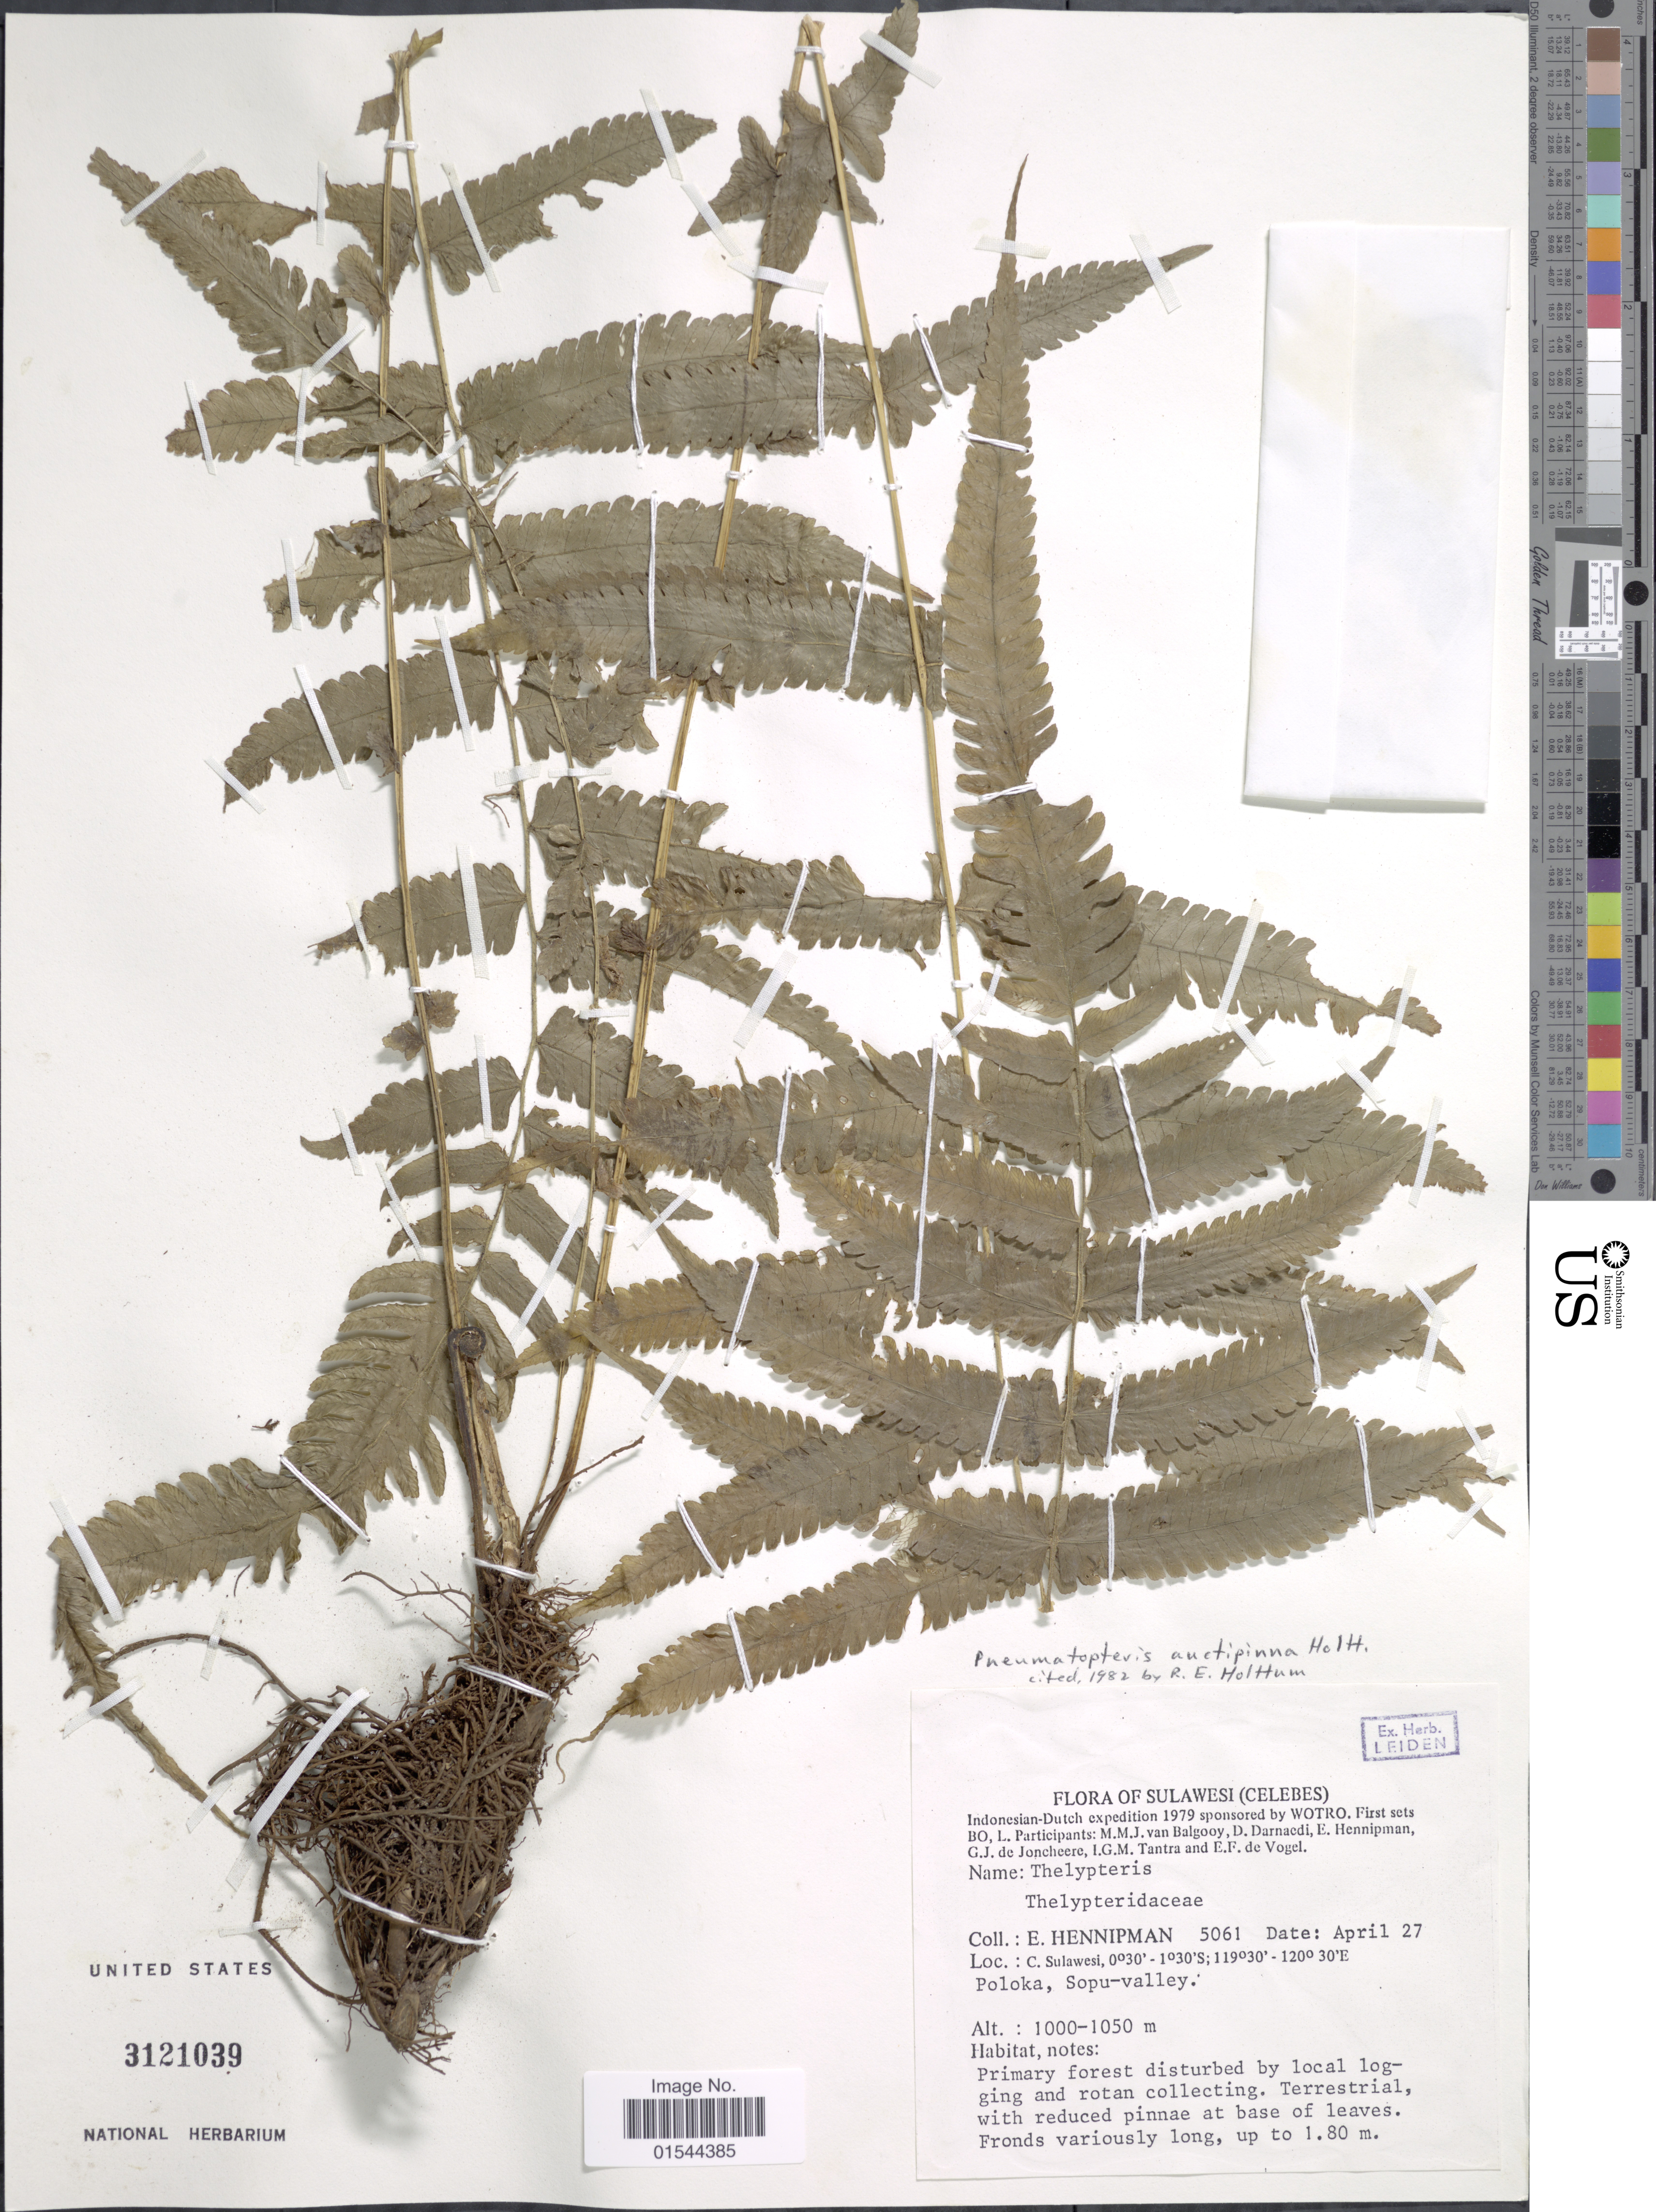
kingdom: Plantae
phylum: Tracheophyta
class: Polypodiopsida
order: Polypodiales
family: Thelypteridaceae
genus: Pneumatopteris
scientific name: Pneumatopteris auctipinna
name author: Holttum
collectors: E. Hennipman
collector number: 5061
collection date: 1979-04-27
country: Indonesia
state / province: Sulawesi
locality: Sulawesi (Celebes), C. Sulawesi, Poloka, Sopu-valley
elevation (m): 1000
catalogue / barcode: US 3121039